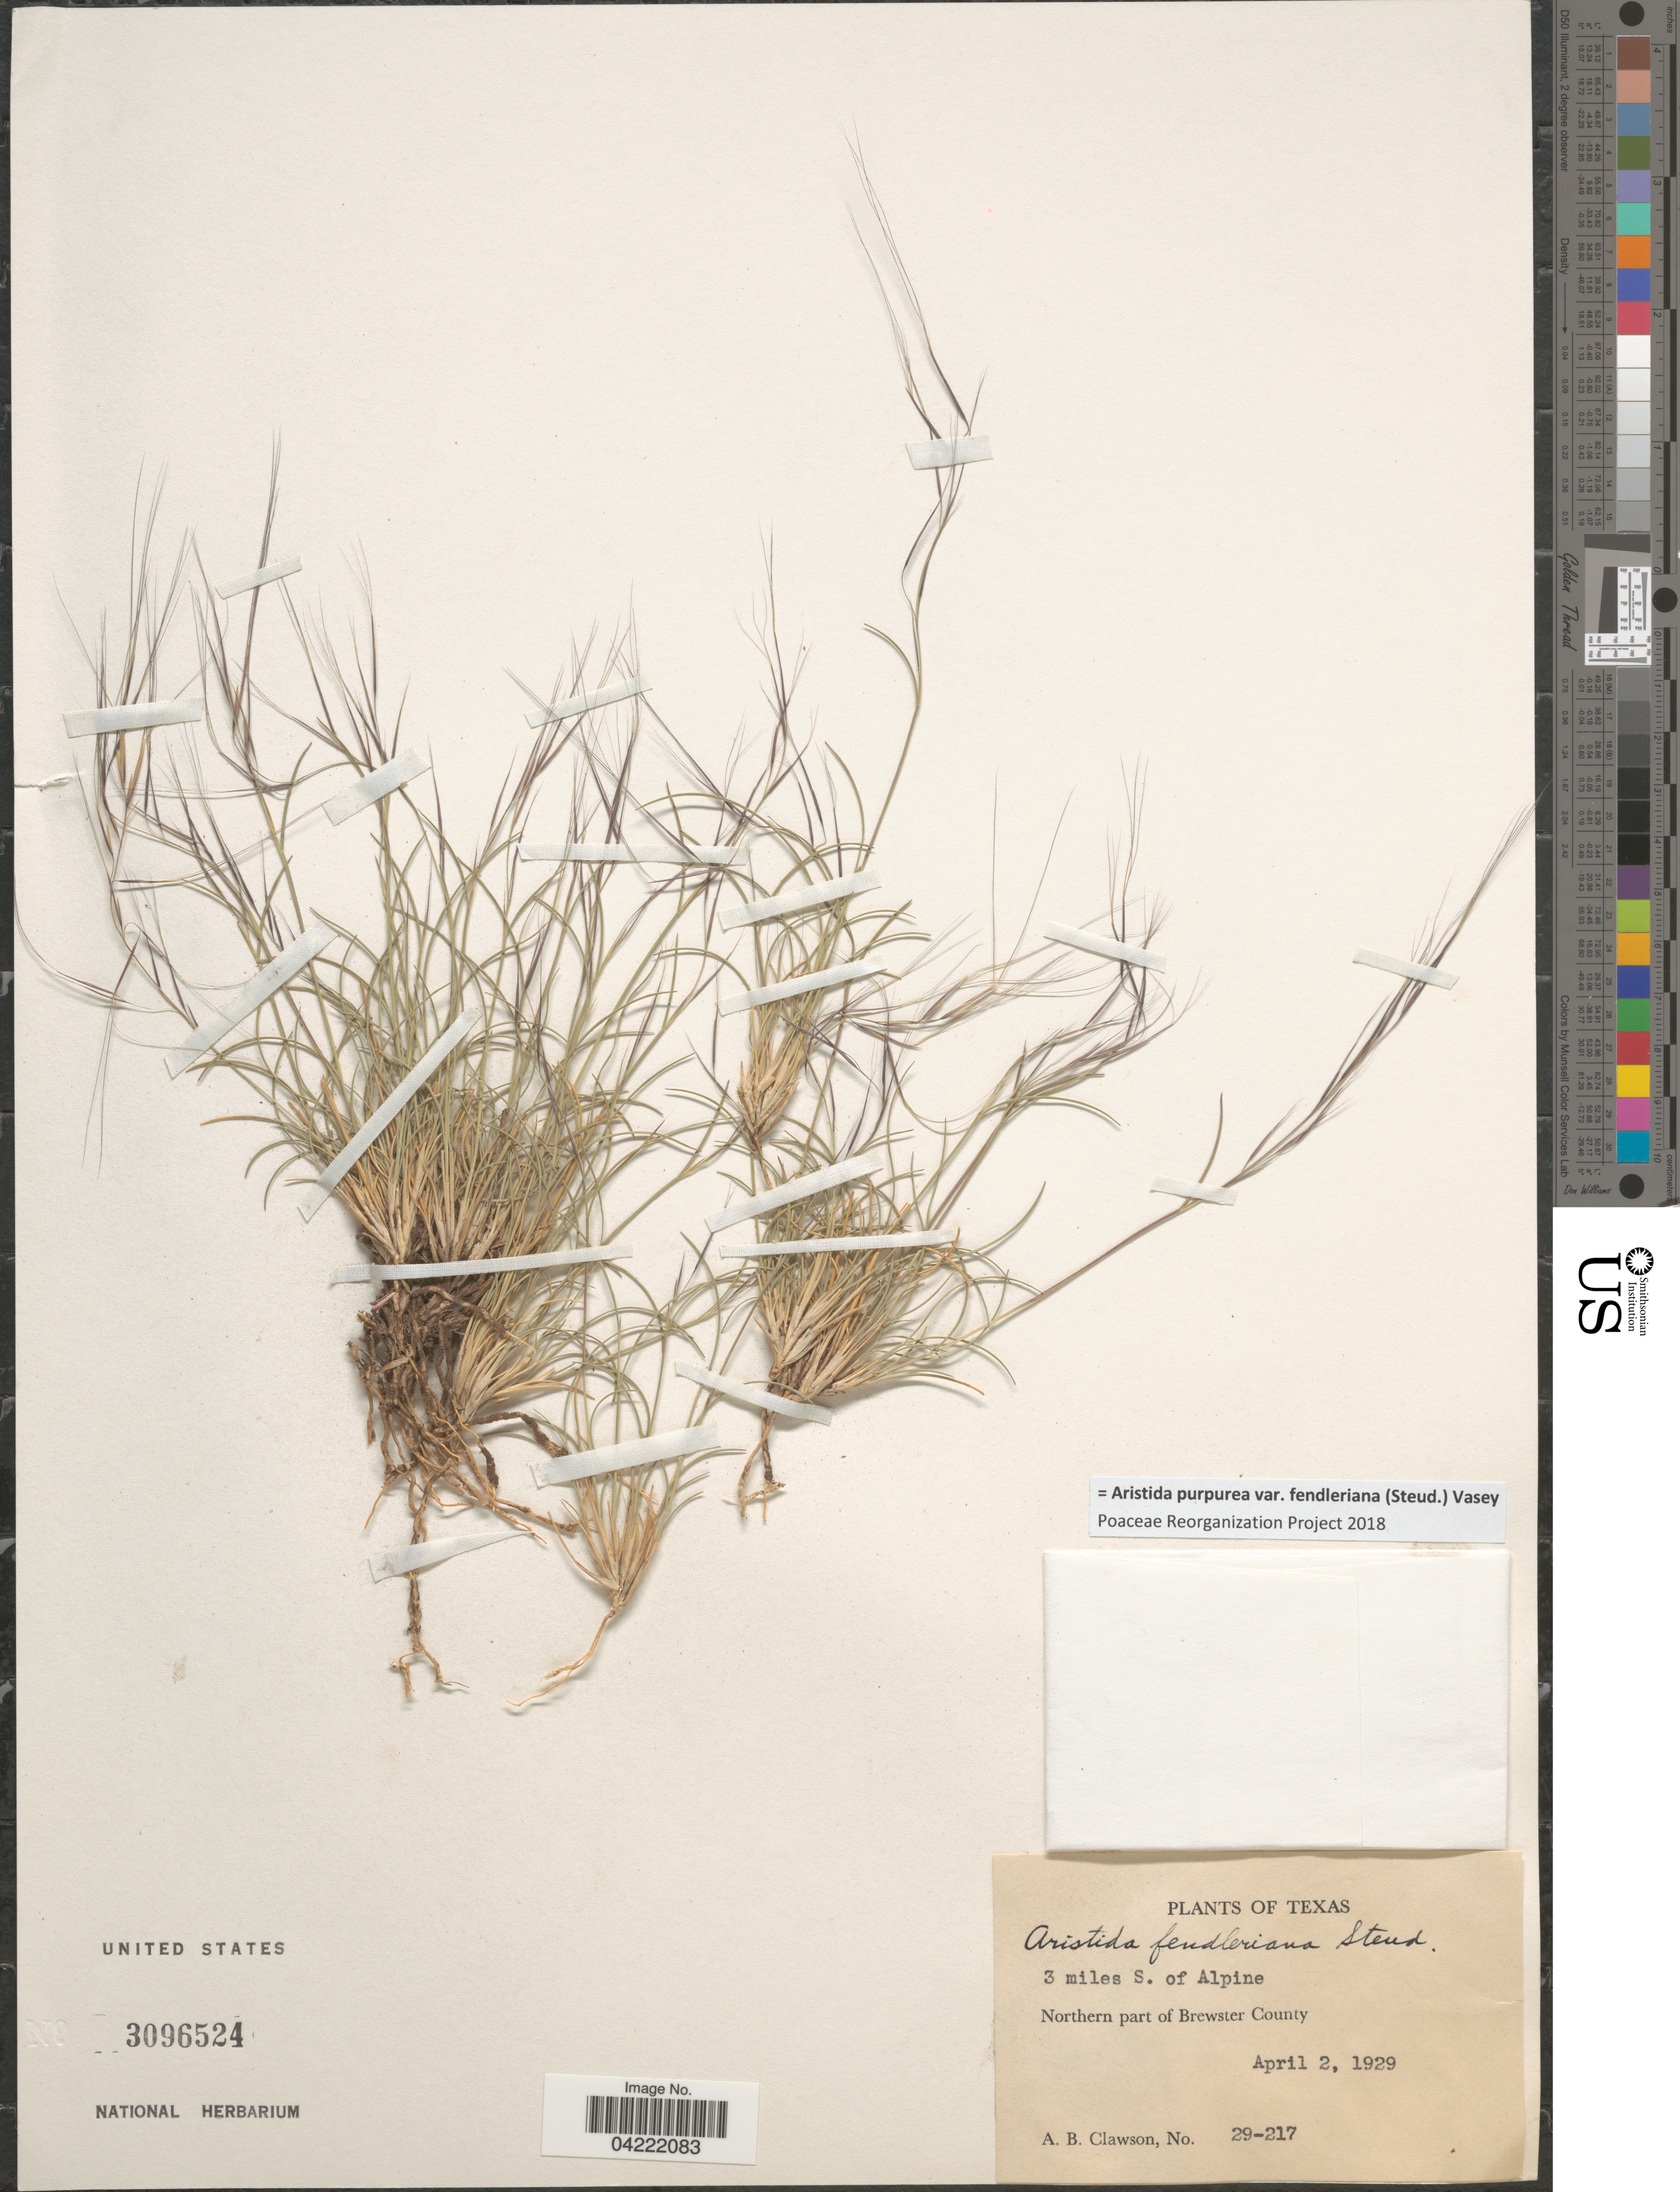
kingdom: Plantae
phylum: Tracheophyta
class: Liliopsida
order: Poales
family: Poaceae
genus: Aristida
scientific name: Aristida purpurea var. fendleriana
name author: (Steud.) Vasey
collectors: A. Clawson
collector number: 29-217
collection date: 1929-04-02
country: United States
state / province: Texas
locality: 3 miles S. of Alpine. Northern part of Brewster County.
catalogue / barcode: US 3096524